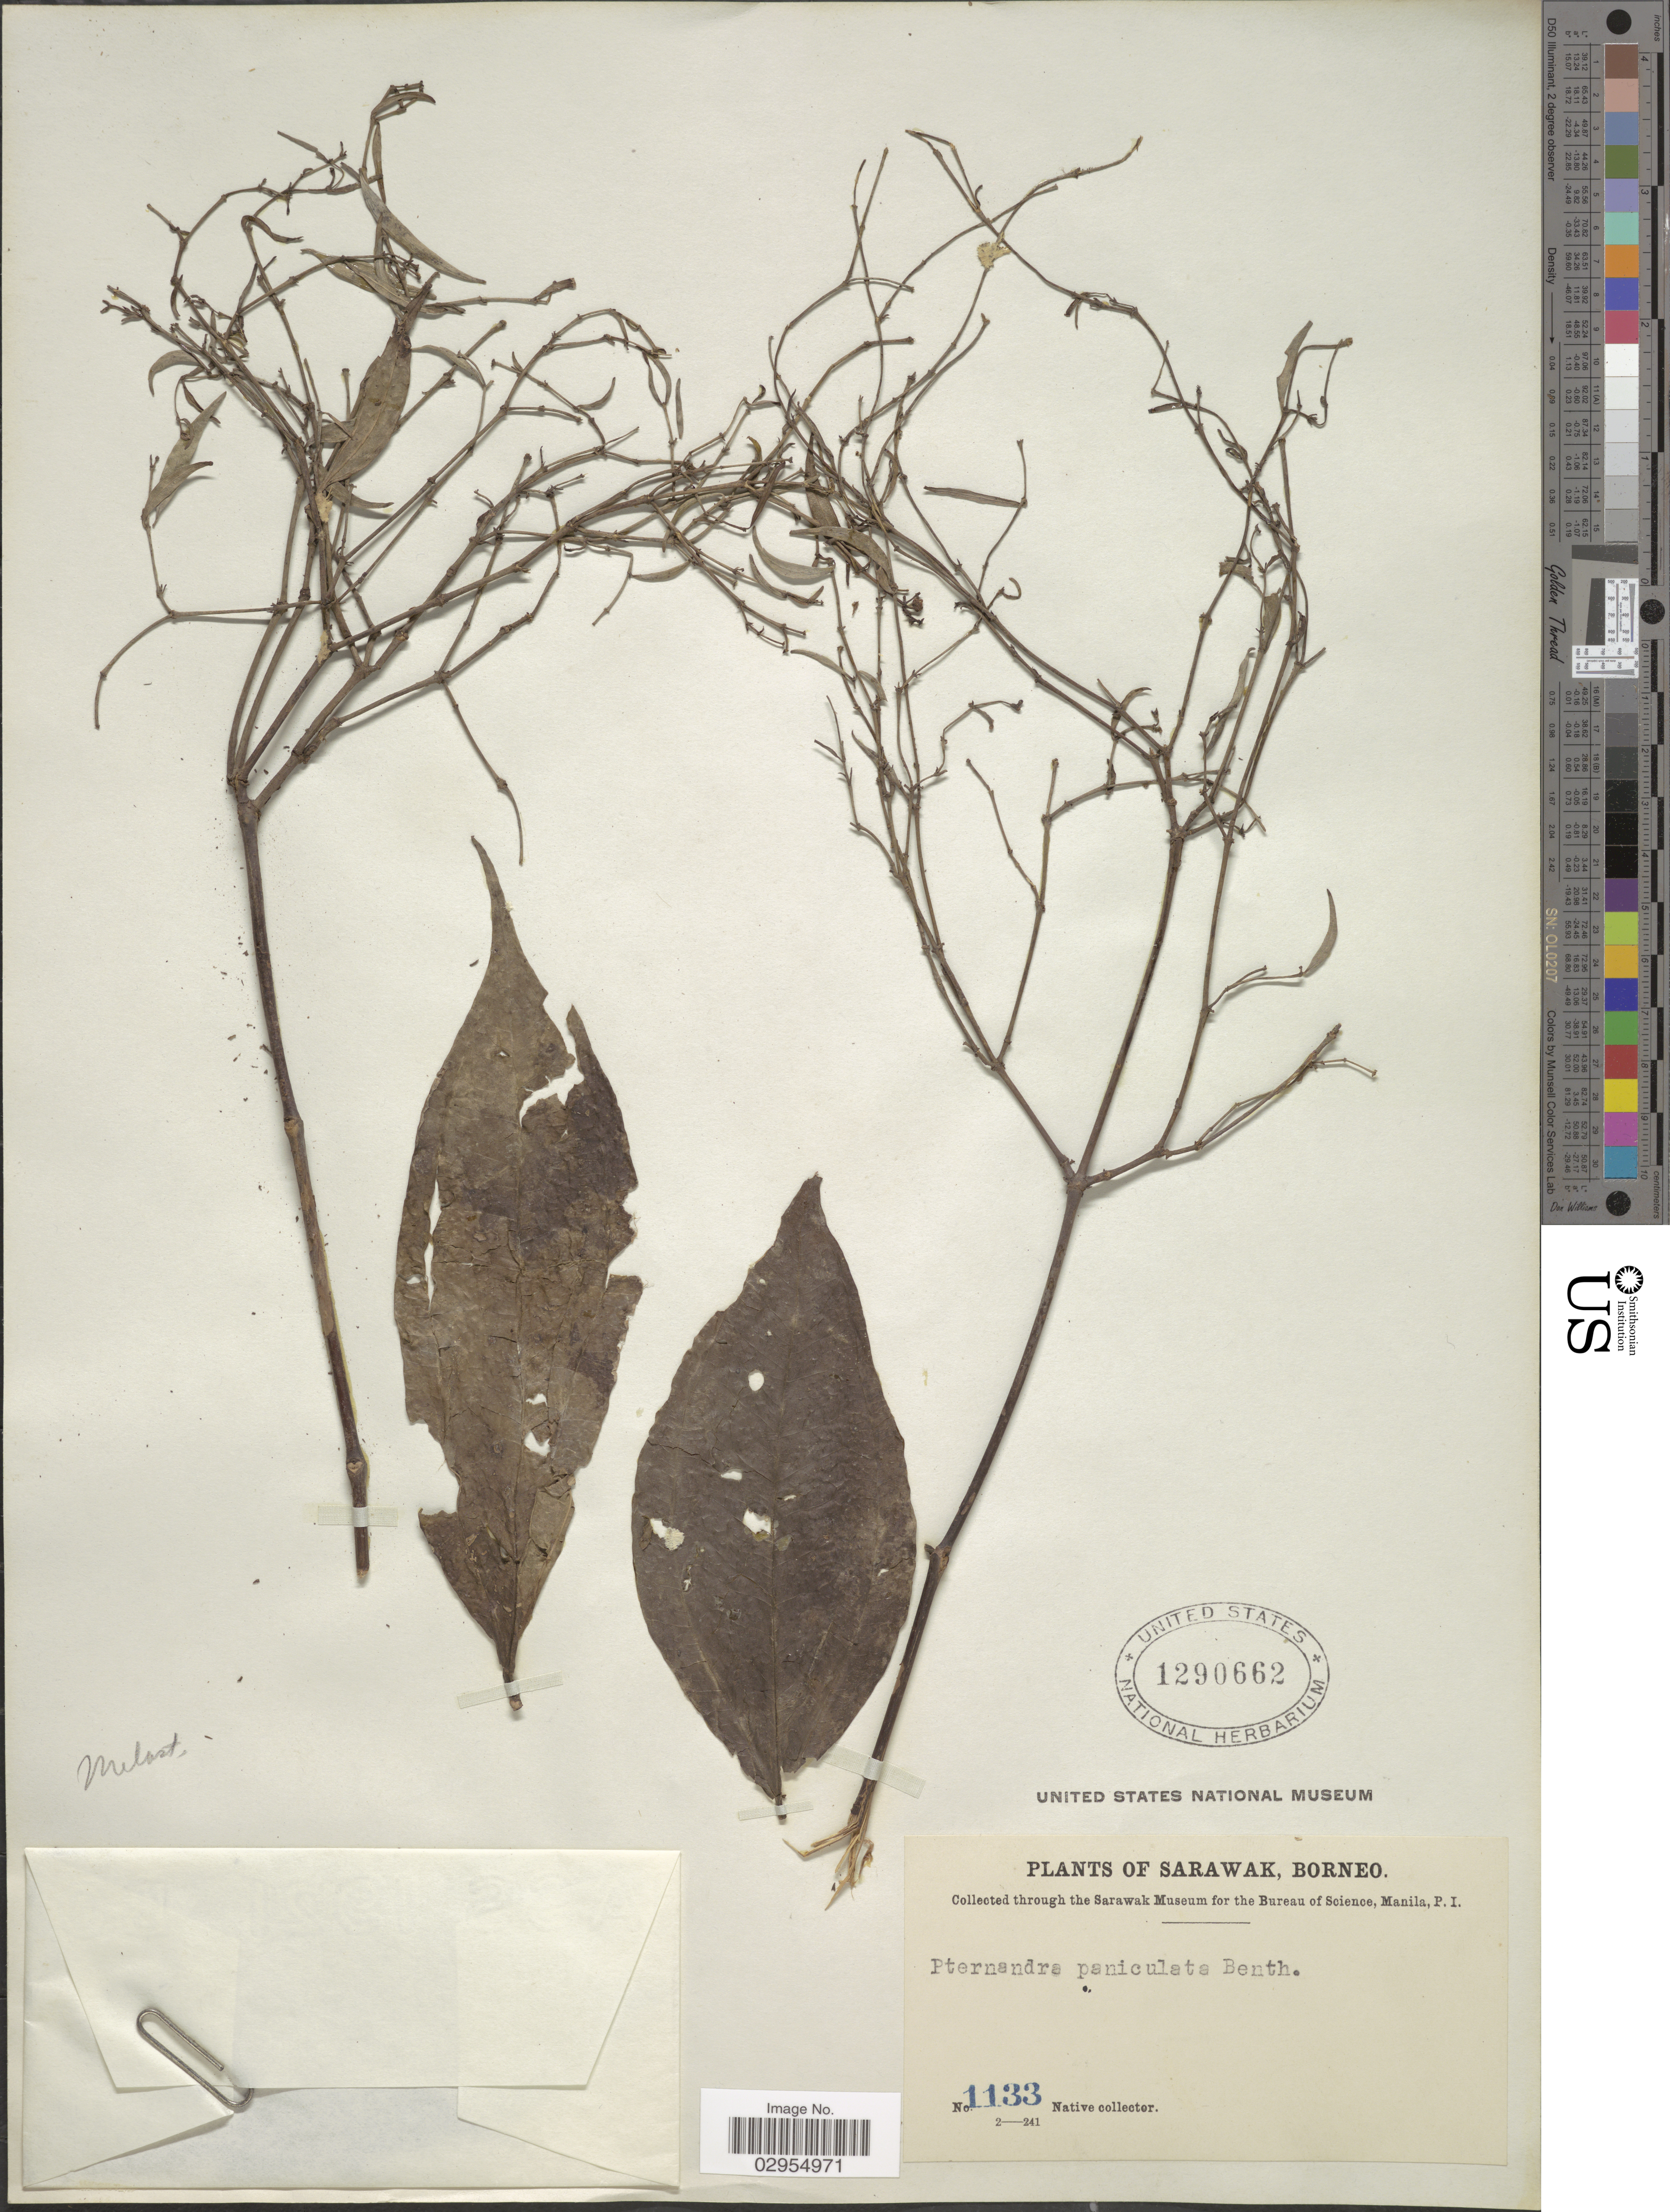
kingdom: Plantae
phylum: Tracheophyta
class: Magnoliopsida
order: Myrtales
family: Melastomataceae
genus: Pternandra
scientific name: Pternandra tuberculata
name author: (Korth.) M.P. Nayar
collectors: Native collector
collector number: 1133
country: Malaysia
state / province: Sarawak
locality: Borneo.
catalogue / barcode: US 1290662